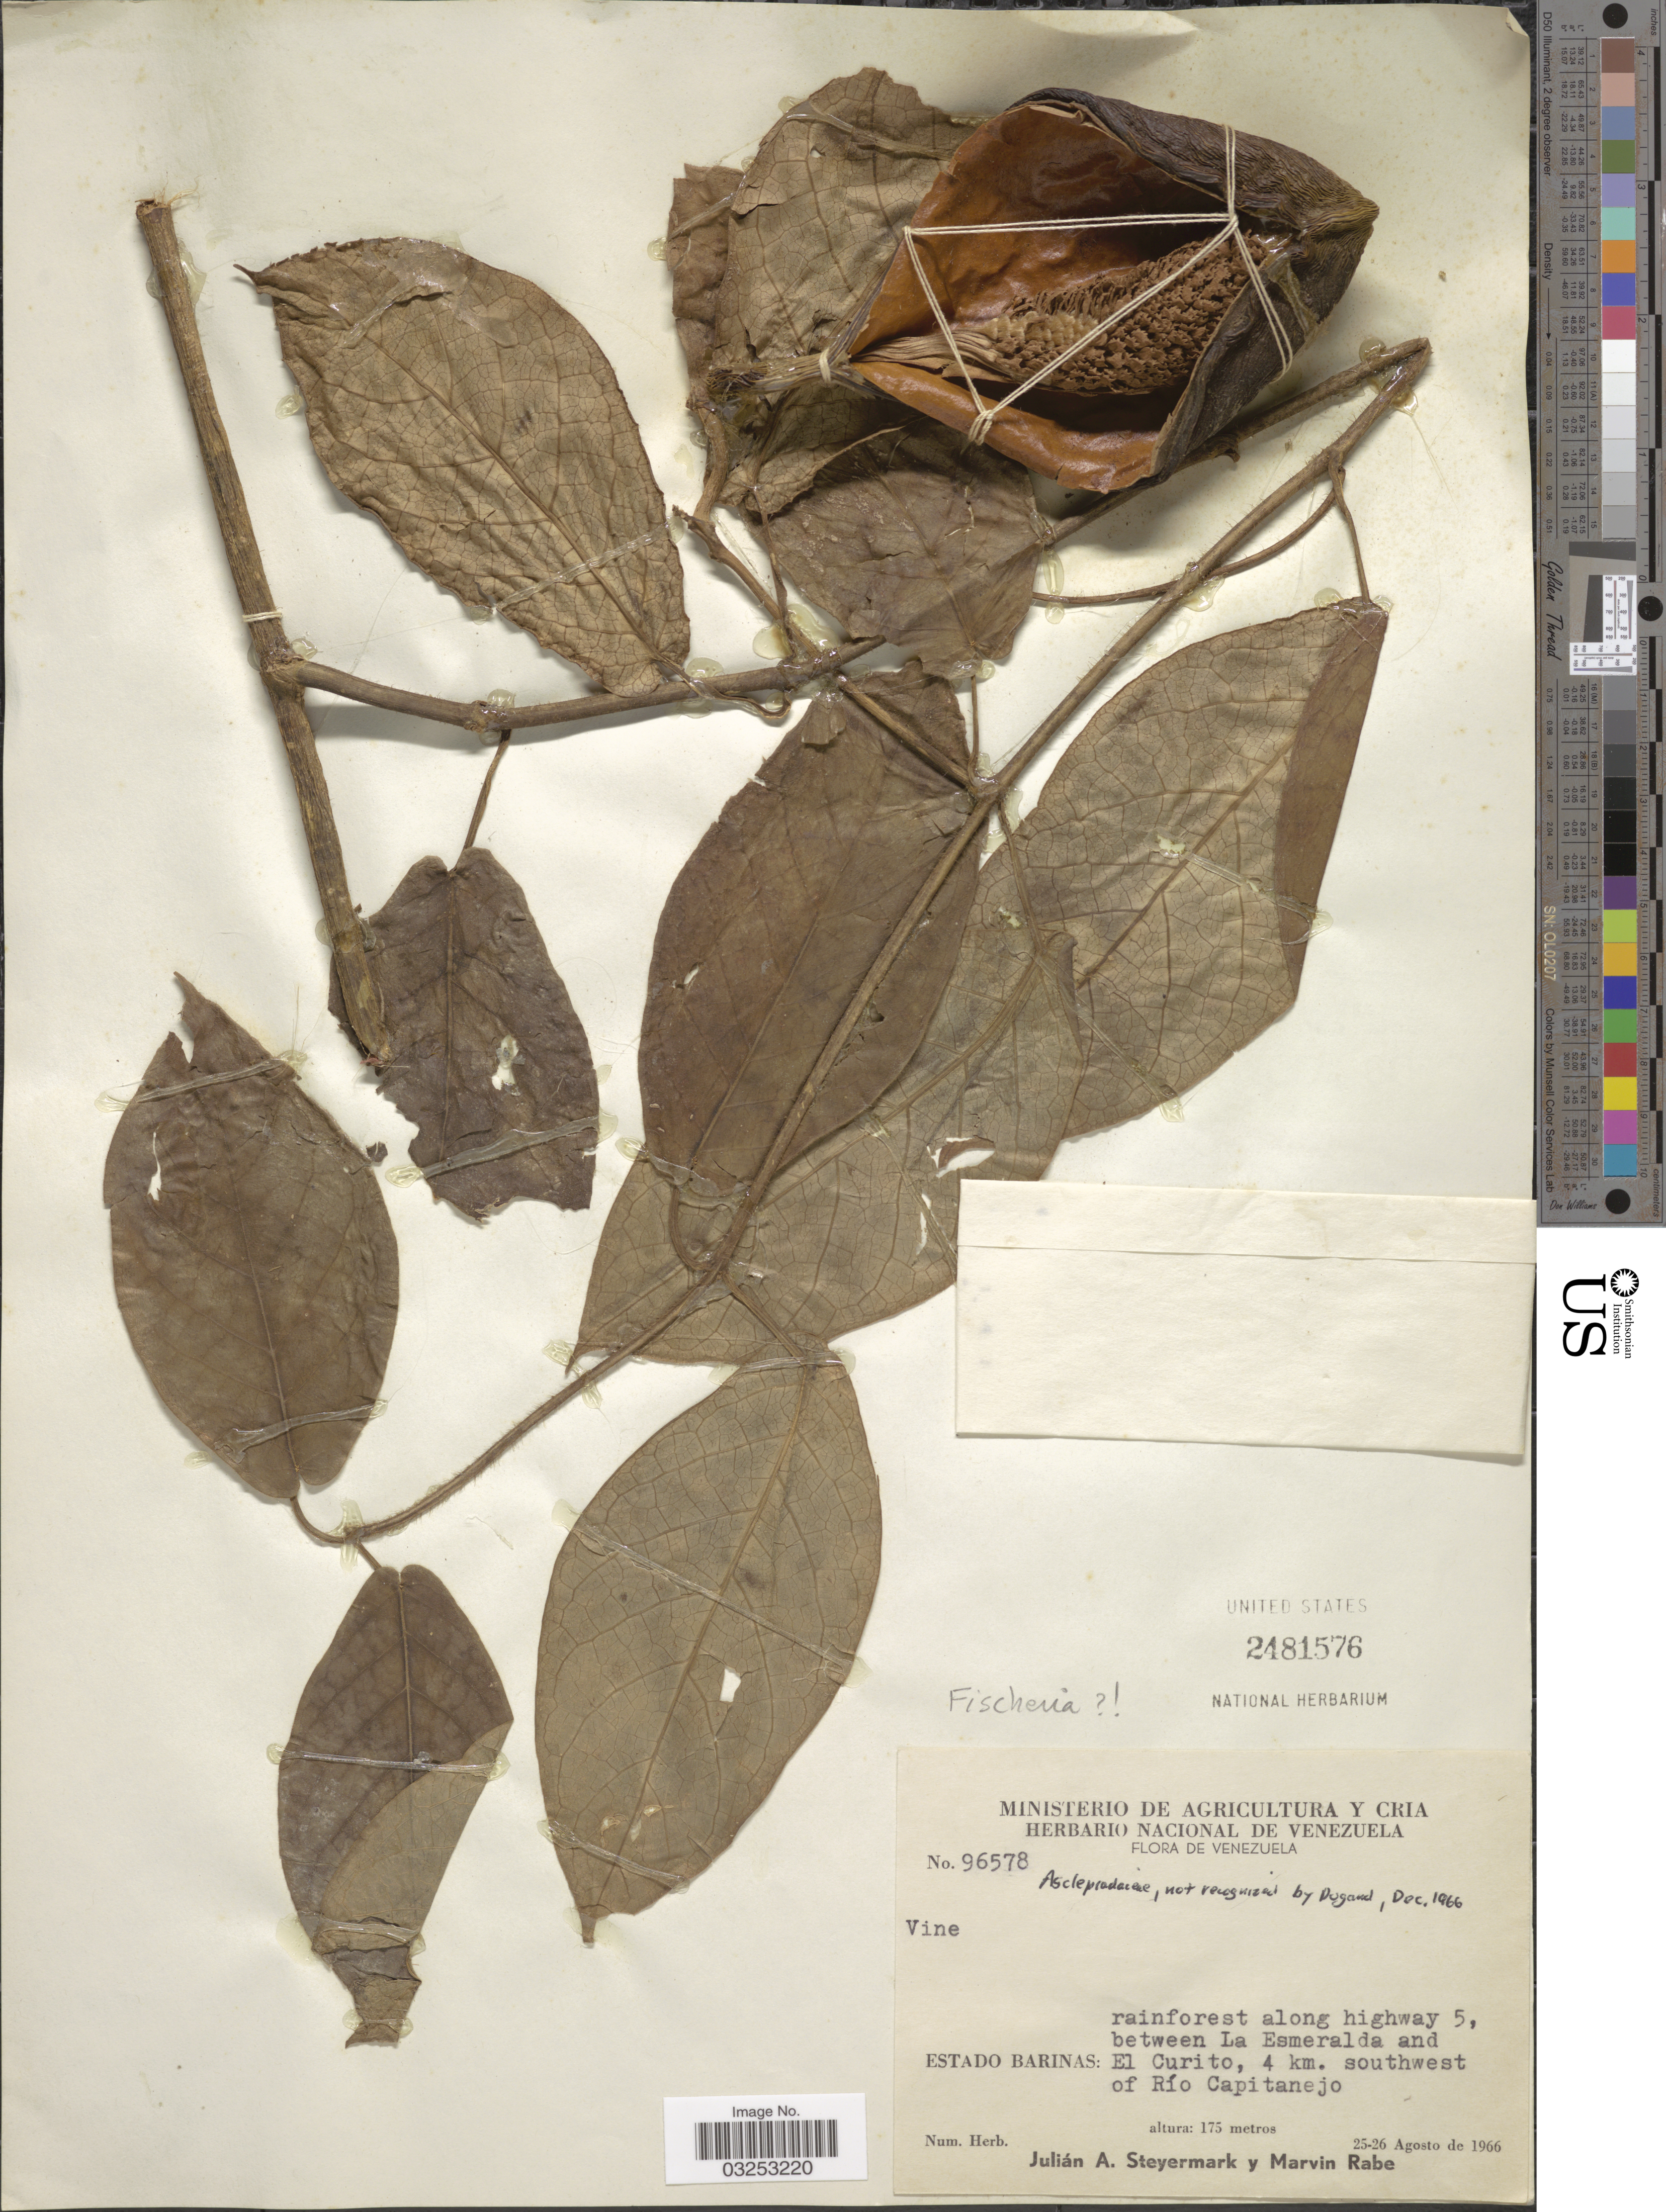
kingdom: Plantae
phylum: Tracheophyta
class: Magnoliopsida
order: Gentianales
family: Apocynaceae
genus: Fischeria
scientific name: Fischeria sp.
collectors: J. Steyermark & M. Rabe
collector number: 96578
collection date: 1966-08-25/1966-08-26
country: Venezuela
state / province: Barinas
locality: Rainforest along highway 5, between La Esmeralda and El Curito, 4 km. southwest of Río Capitanejo.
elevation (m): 175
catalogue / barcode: US 2481576